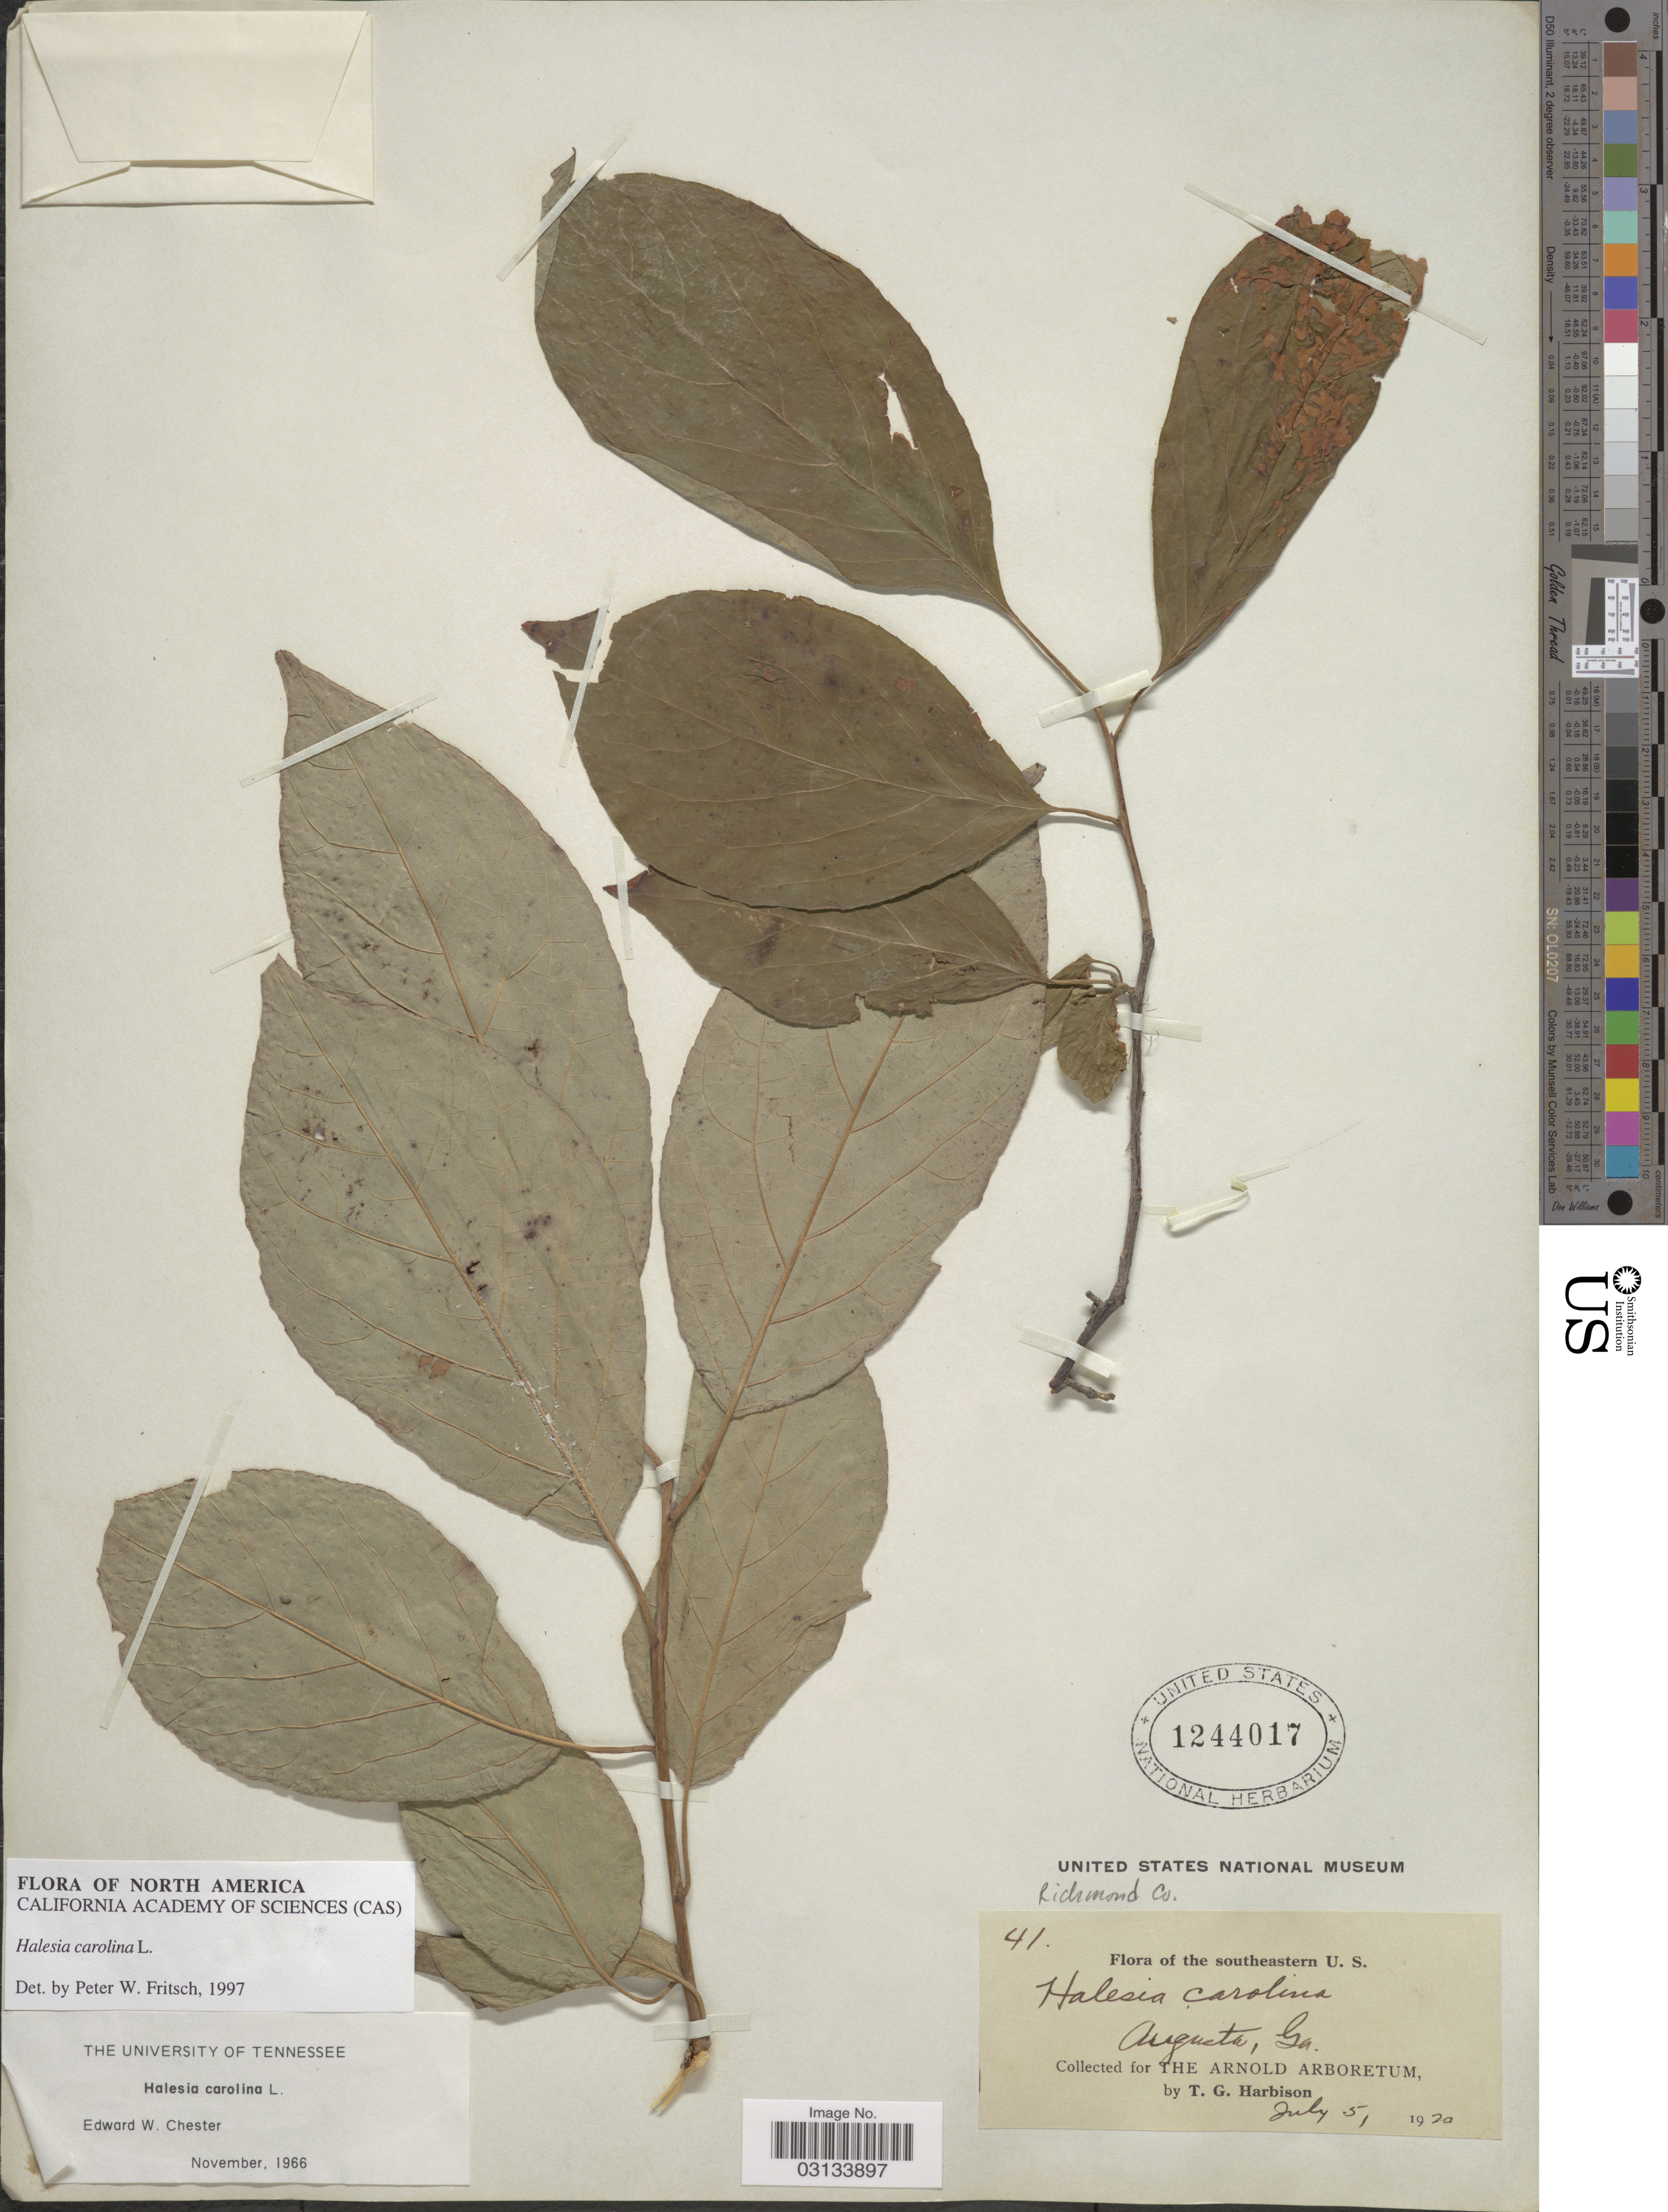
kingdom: Plantae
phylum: Tracheophyta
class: Magnoliopsida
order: Ericales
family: Styracaceae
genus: Halesia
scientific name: Halesia carolina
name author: L.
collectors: T. Harbison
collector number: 41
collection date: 1920-07-05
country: United States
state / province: Georgia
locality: Richmond Co. Southeastern U. S. Augusta, Ga.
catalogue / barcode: US 1244017